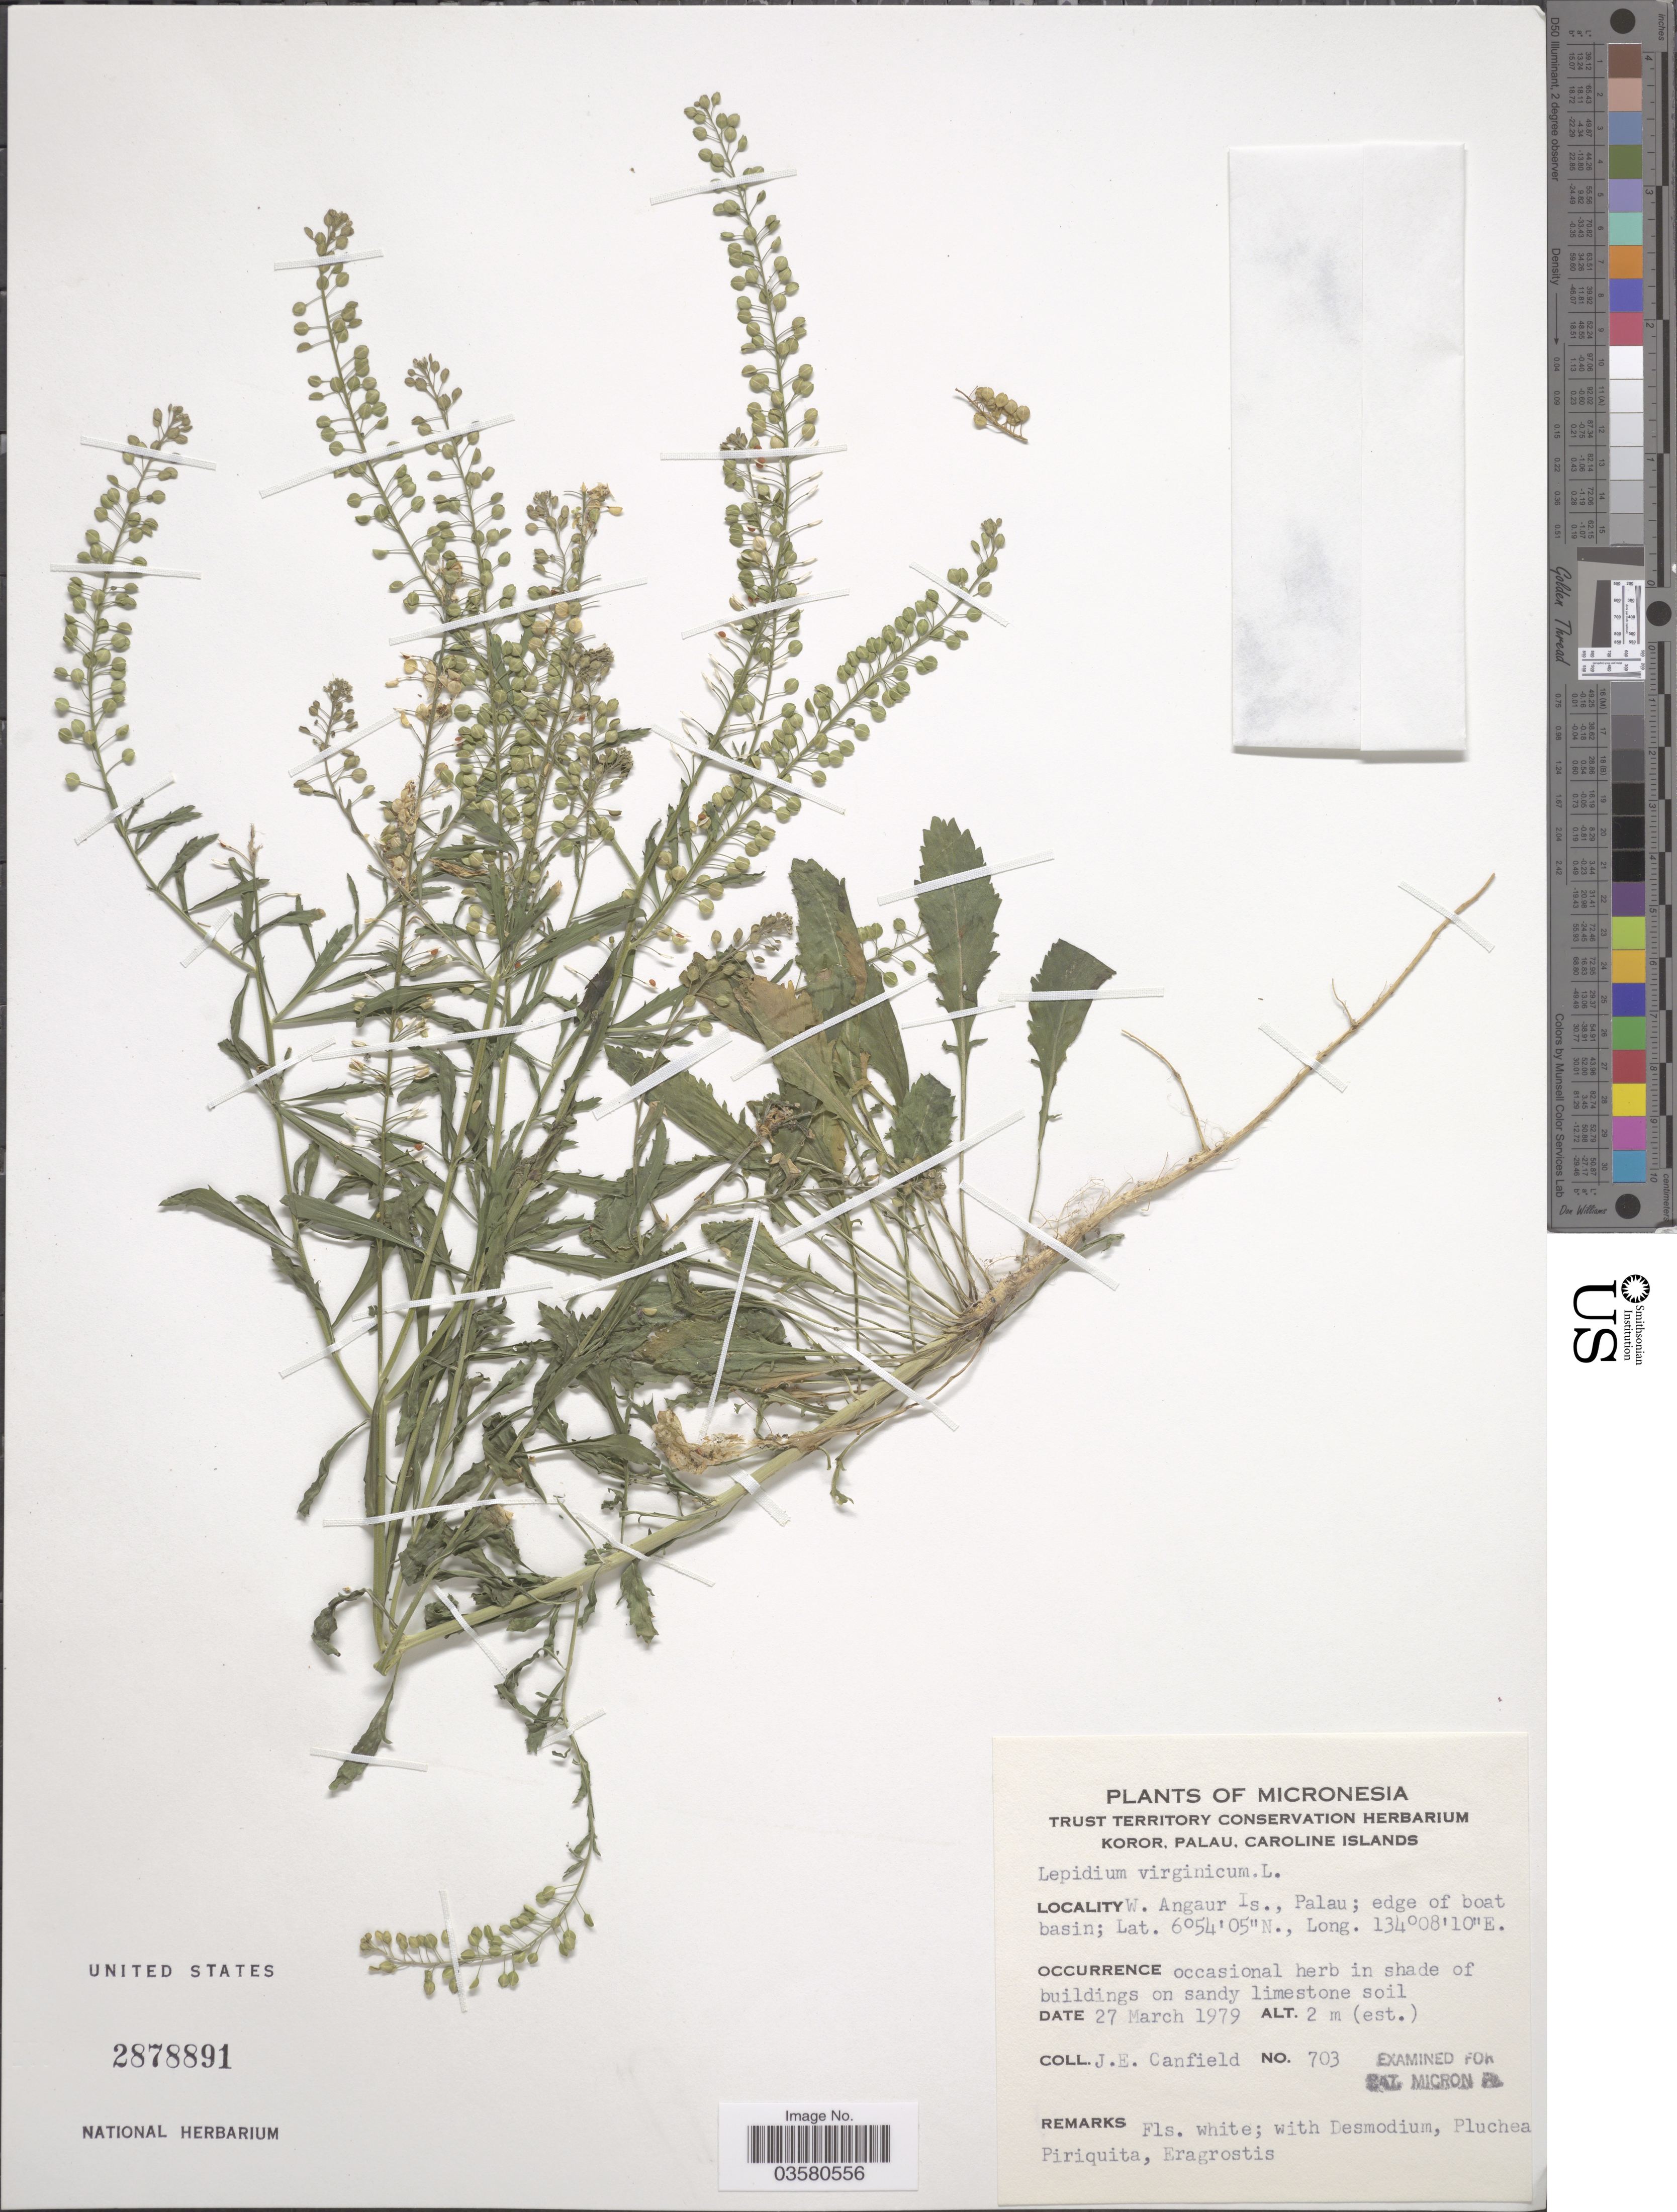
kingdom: Plantae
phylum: Tracheophyta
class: Magnoliopsida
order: Brassicales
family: Brassicaceae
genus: Lepidium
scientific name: Lepidium virginicum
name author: L.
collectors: J. E. Canfield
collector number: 703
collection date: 1979-03-27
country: Palau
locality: Micronesia. W. Angaur Is., Palau; edge of boat basin.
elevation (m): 2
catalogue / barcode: US 2878891